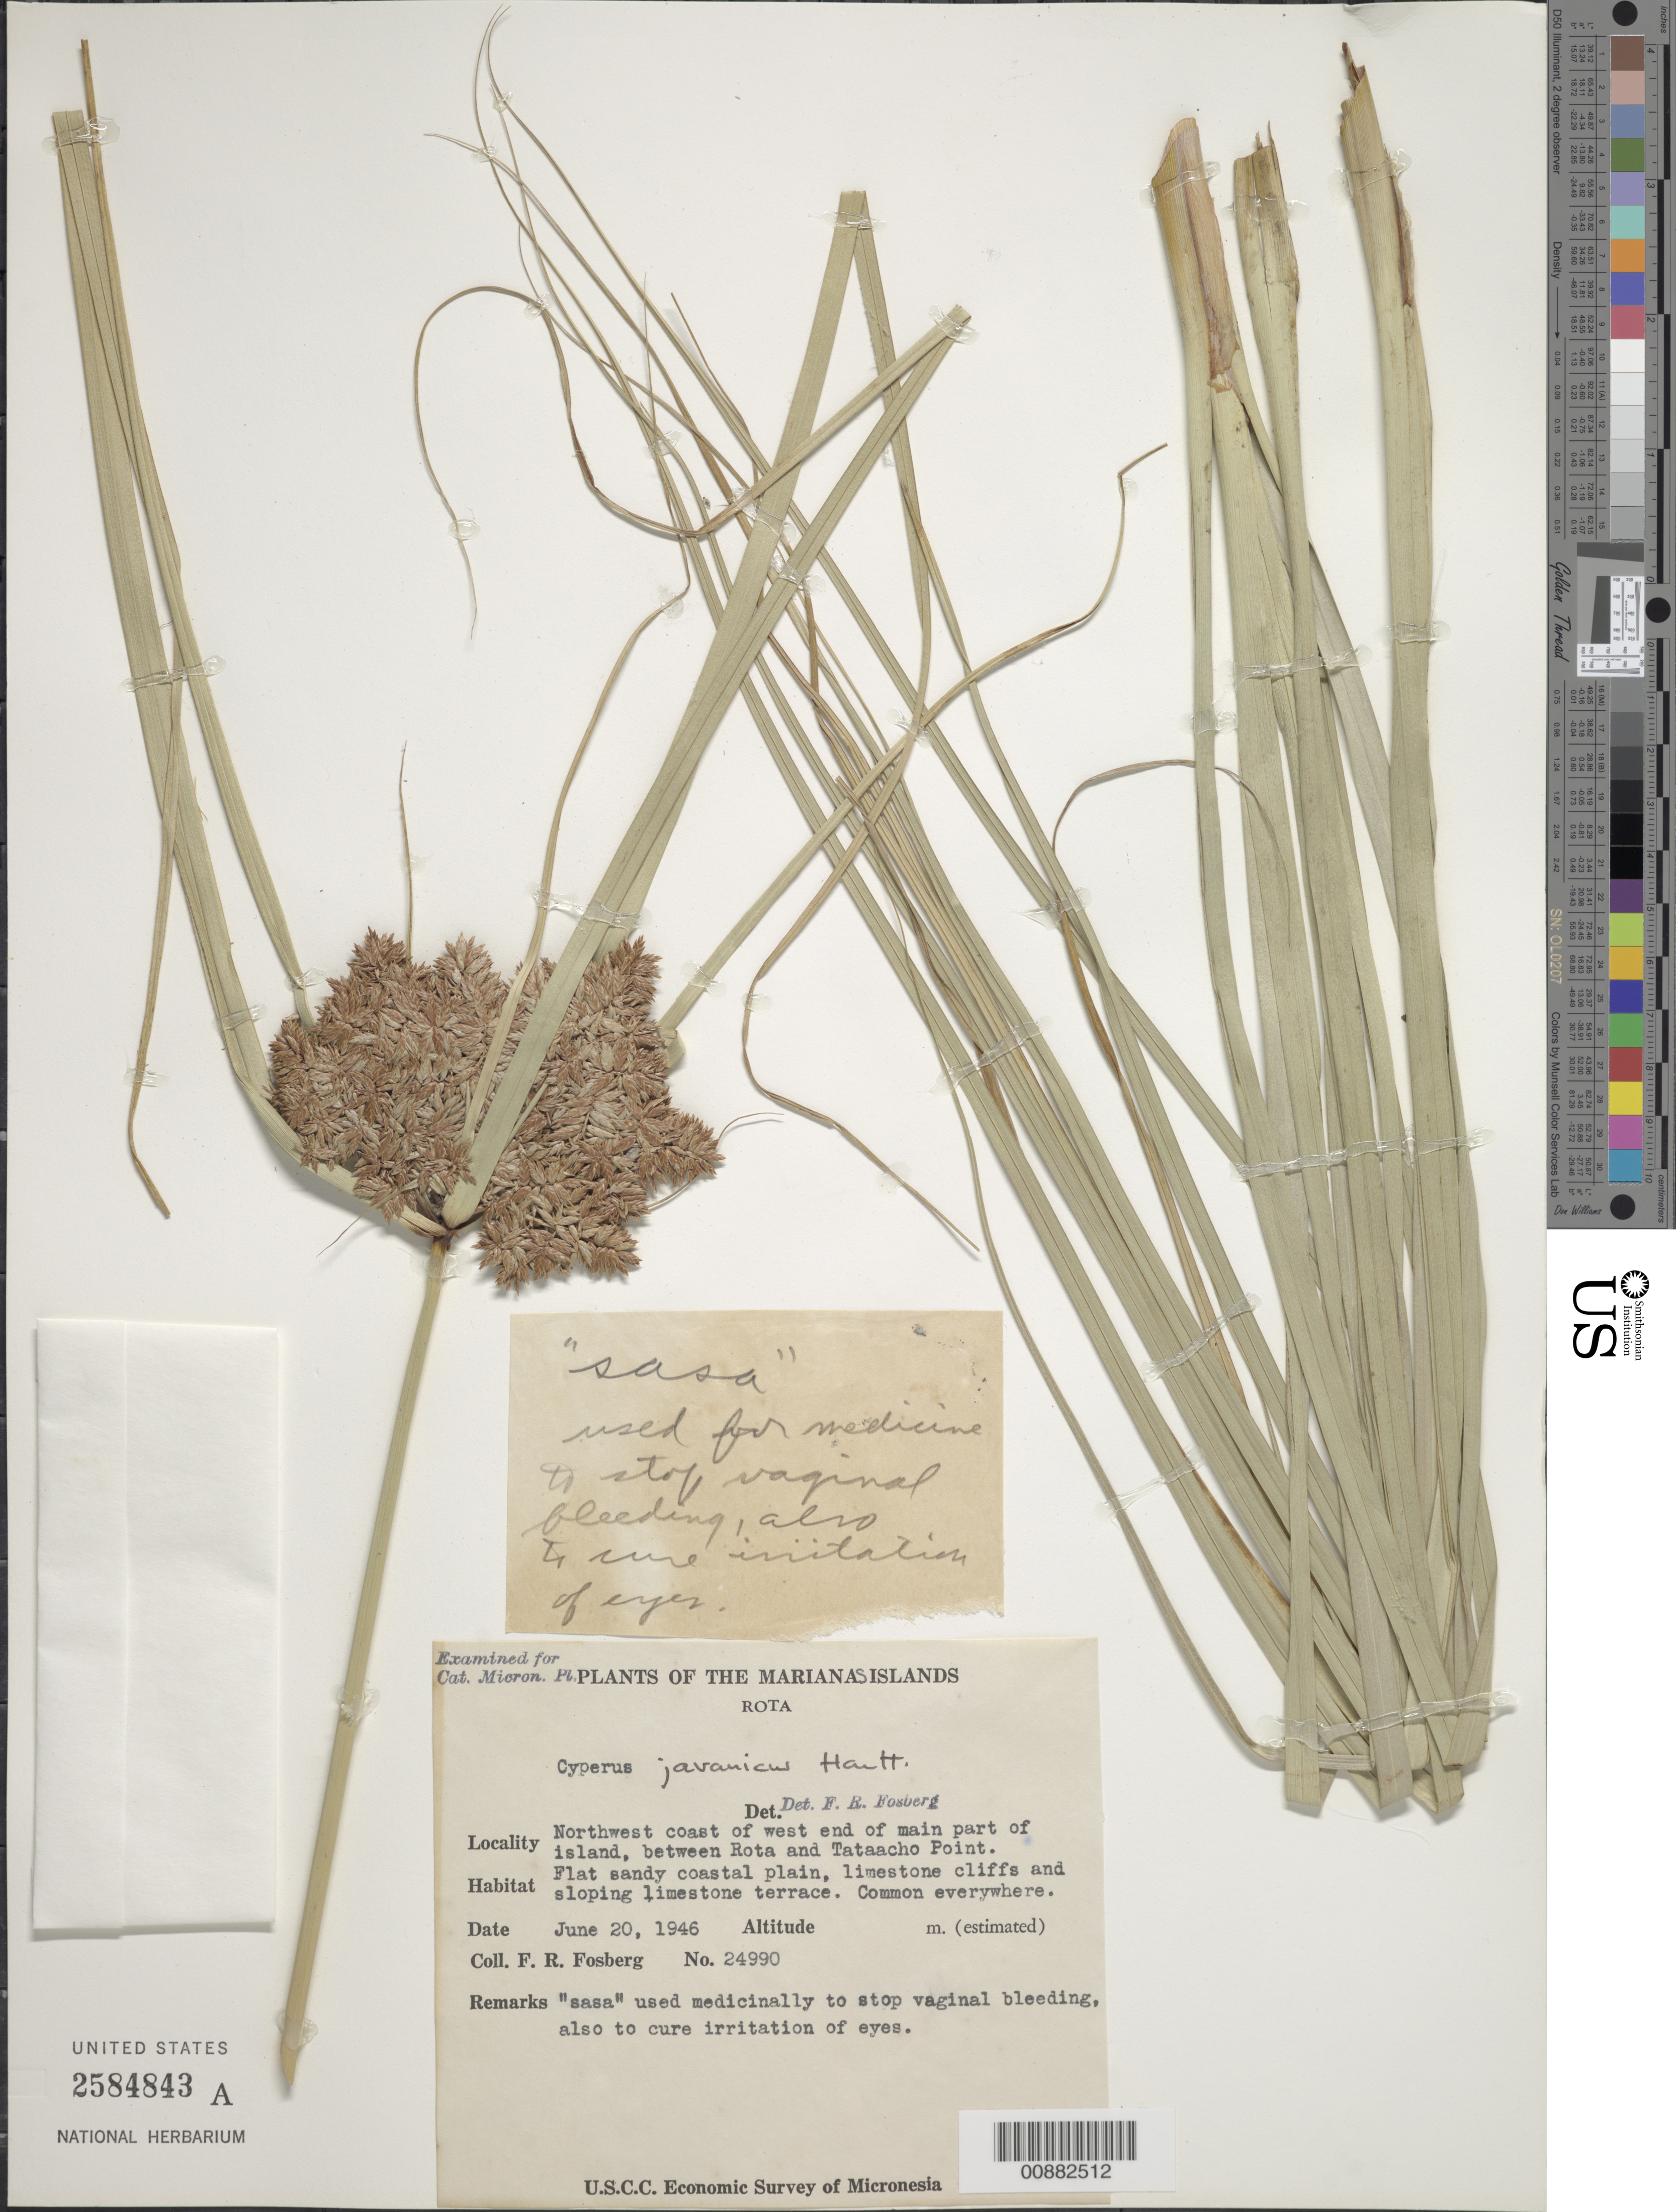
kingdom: Plantae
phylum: Tracheophyta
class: Liliopsida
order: Poales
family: Cyperaceae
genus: Cyperus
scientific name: Cyperus javanicus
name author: Houtt.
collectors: F. R. Fosberg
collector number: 24990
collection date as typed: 20 Jun 1946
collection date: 1946-06-20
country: Northern Mariana Islands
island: Rota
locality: NW coast of W end of main part of island , between Rota and Tataacho Point.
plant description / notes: Copied to EBDCS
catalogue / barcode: US 2584843A